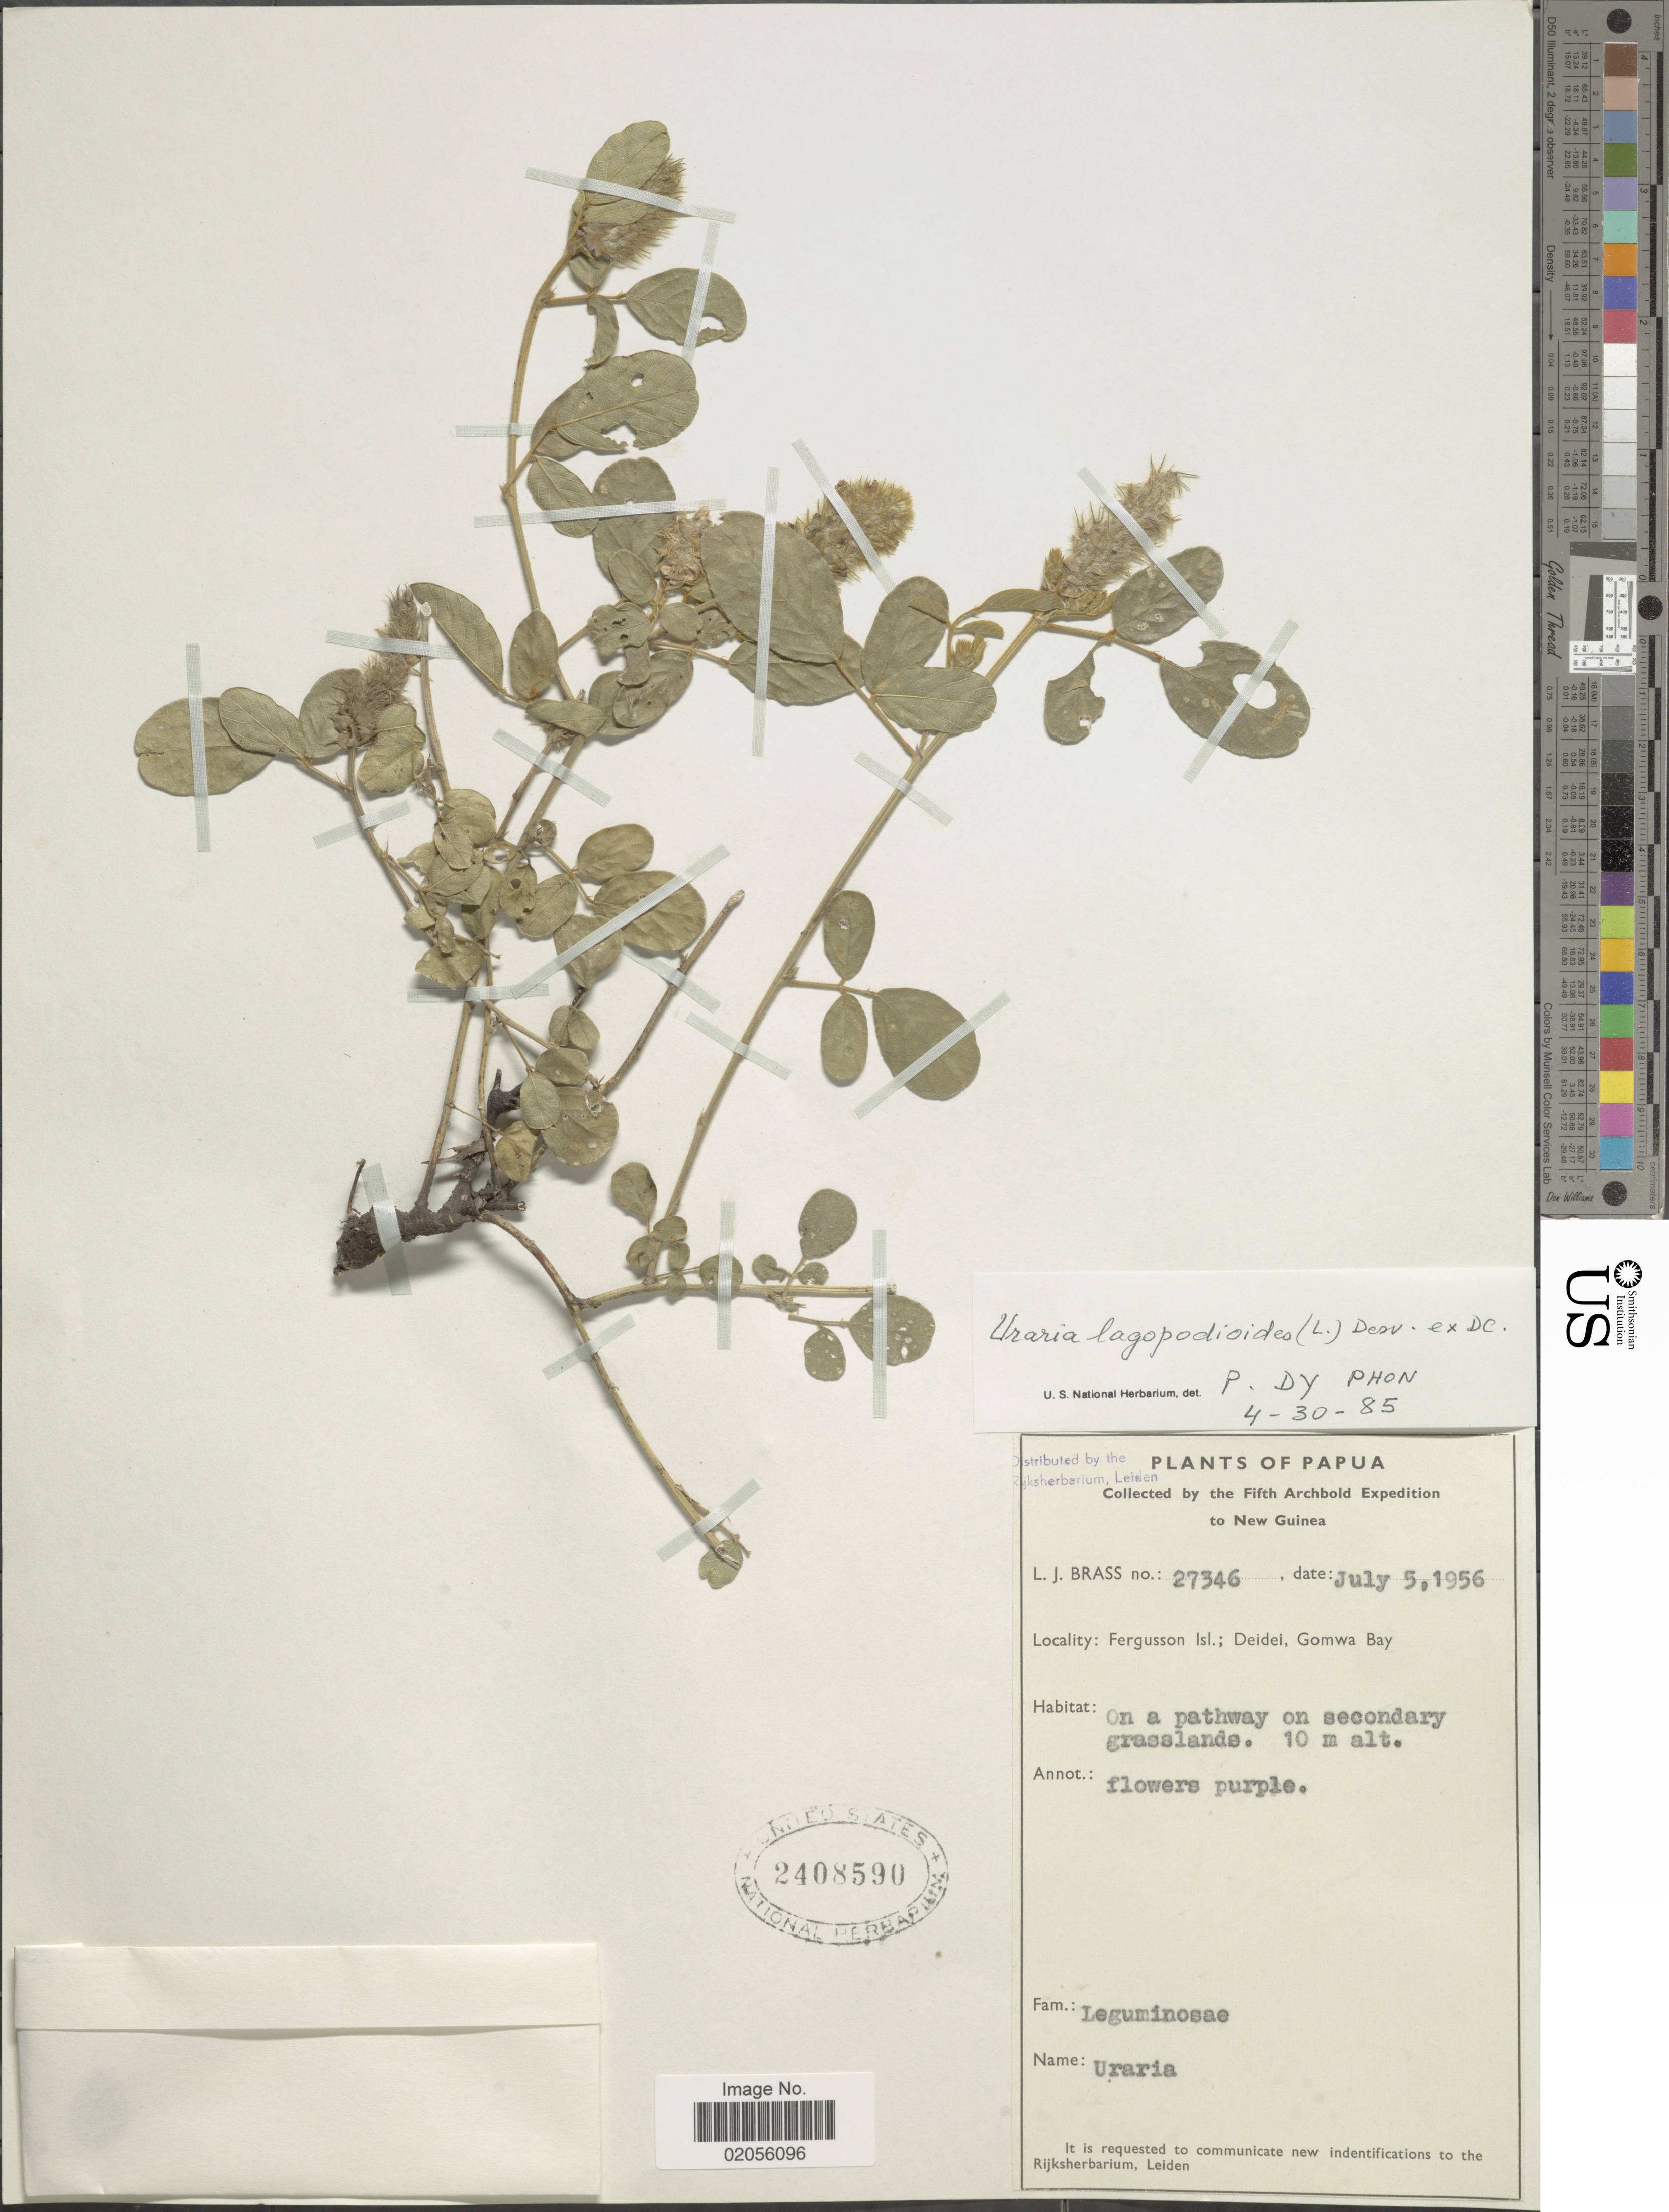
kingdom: Plantae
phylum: Tracheophyta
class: Magnoliopsida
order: Fabales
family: Fabaceae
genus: Uraria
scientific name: Uraria lagopodioides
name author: (L.) Desv. ex DC.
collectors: L. J. Brass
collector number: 27346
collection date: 1956-07-05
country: Papua New Guinea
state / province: Milne Bay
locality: Papua. New Guinea. Fergusson Isl.; Deidel, Gomwa Bay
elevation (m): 10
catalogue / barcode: US 2408590